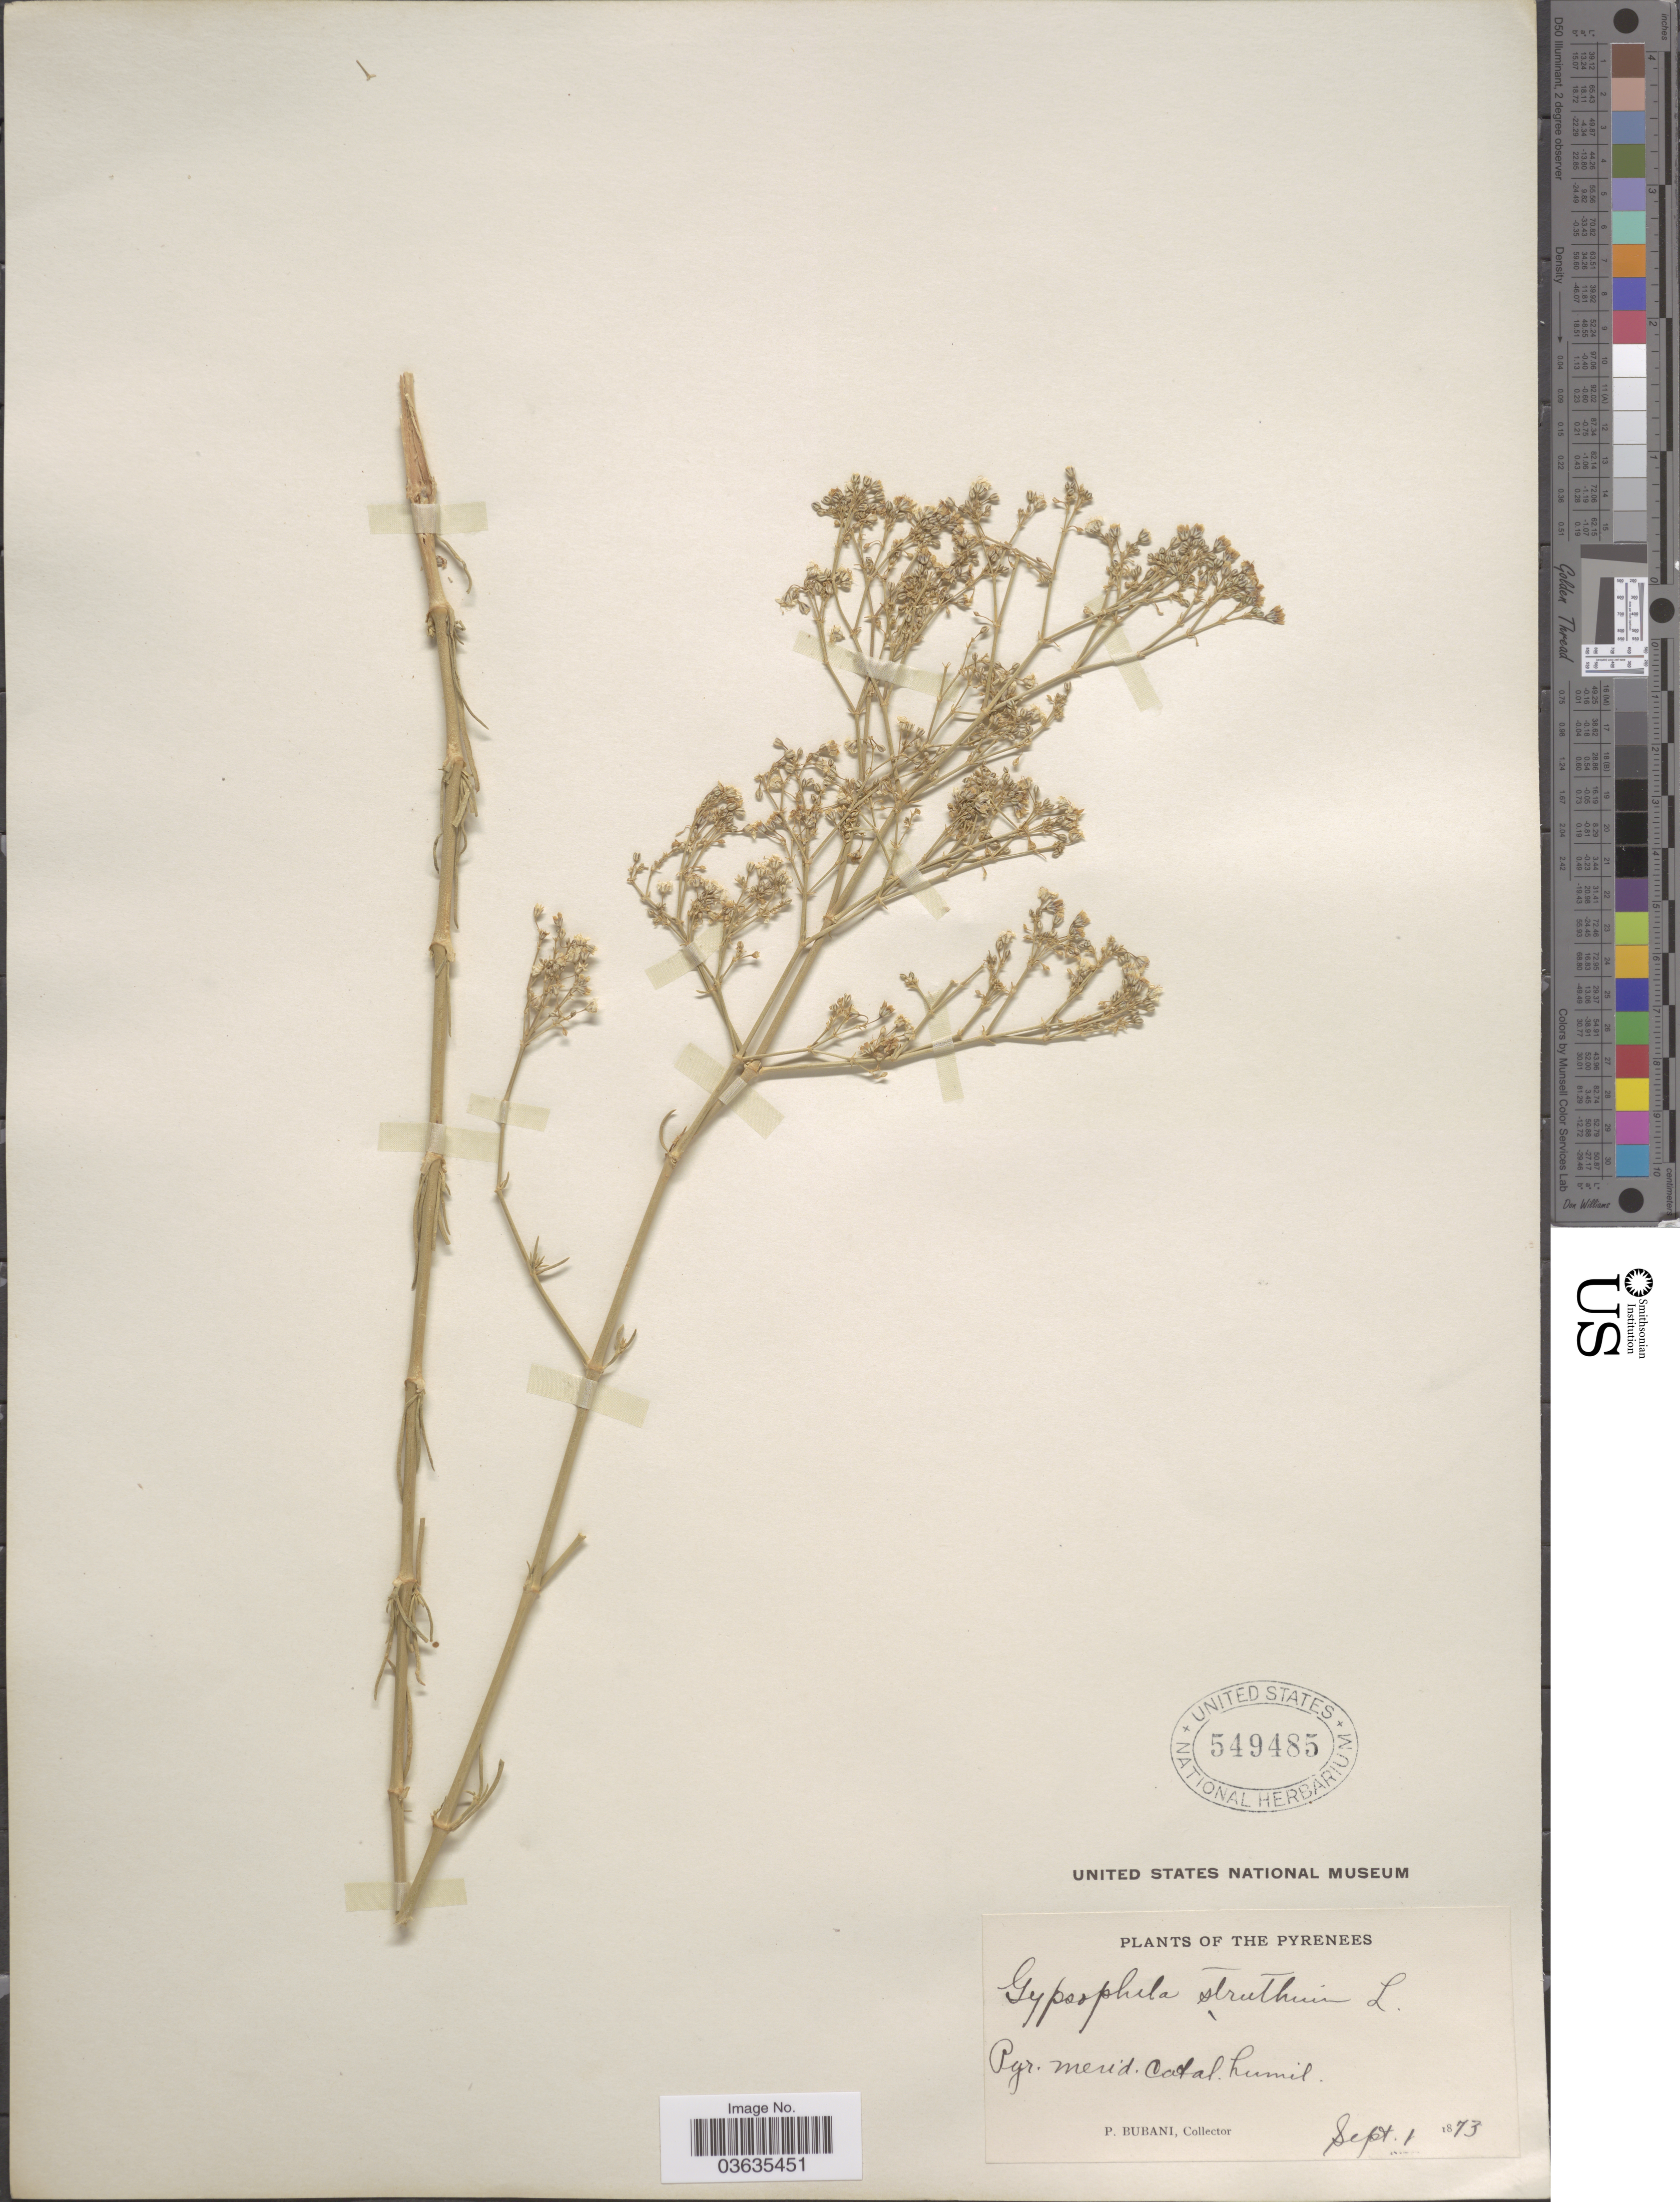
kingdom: Plantae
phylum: Tracheophyta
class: Magnoliopsida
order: Caryophyllales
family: Caryophyllaceae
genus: Gypsophila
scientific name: Gypsophila struthium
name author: Loefl.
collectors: P. Bubani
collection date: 1873-09-01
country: Spain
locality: The Pyrenees. Pyr. merid. Catal. humid.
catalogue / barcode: US 549485